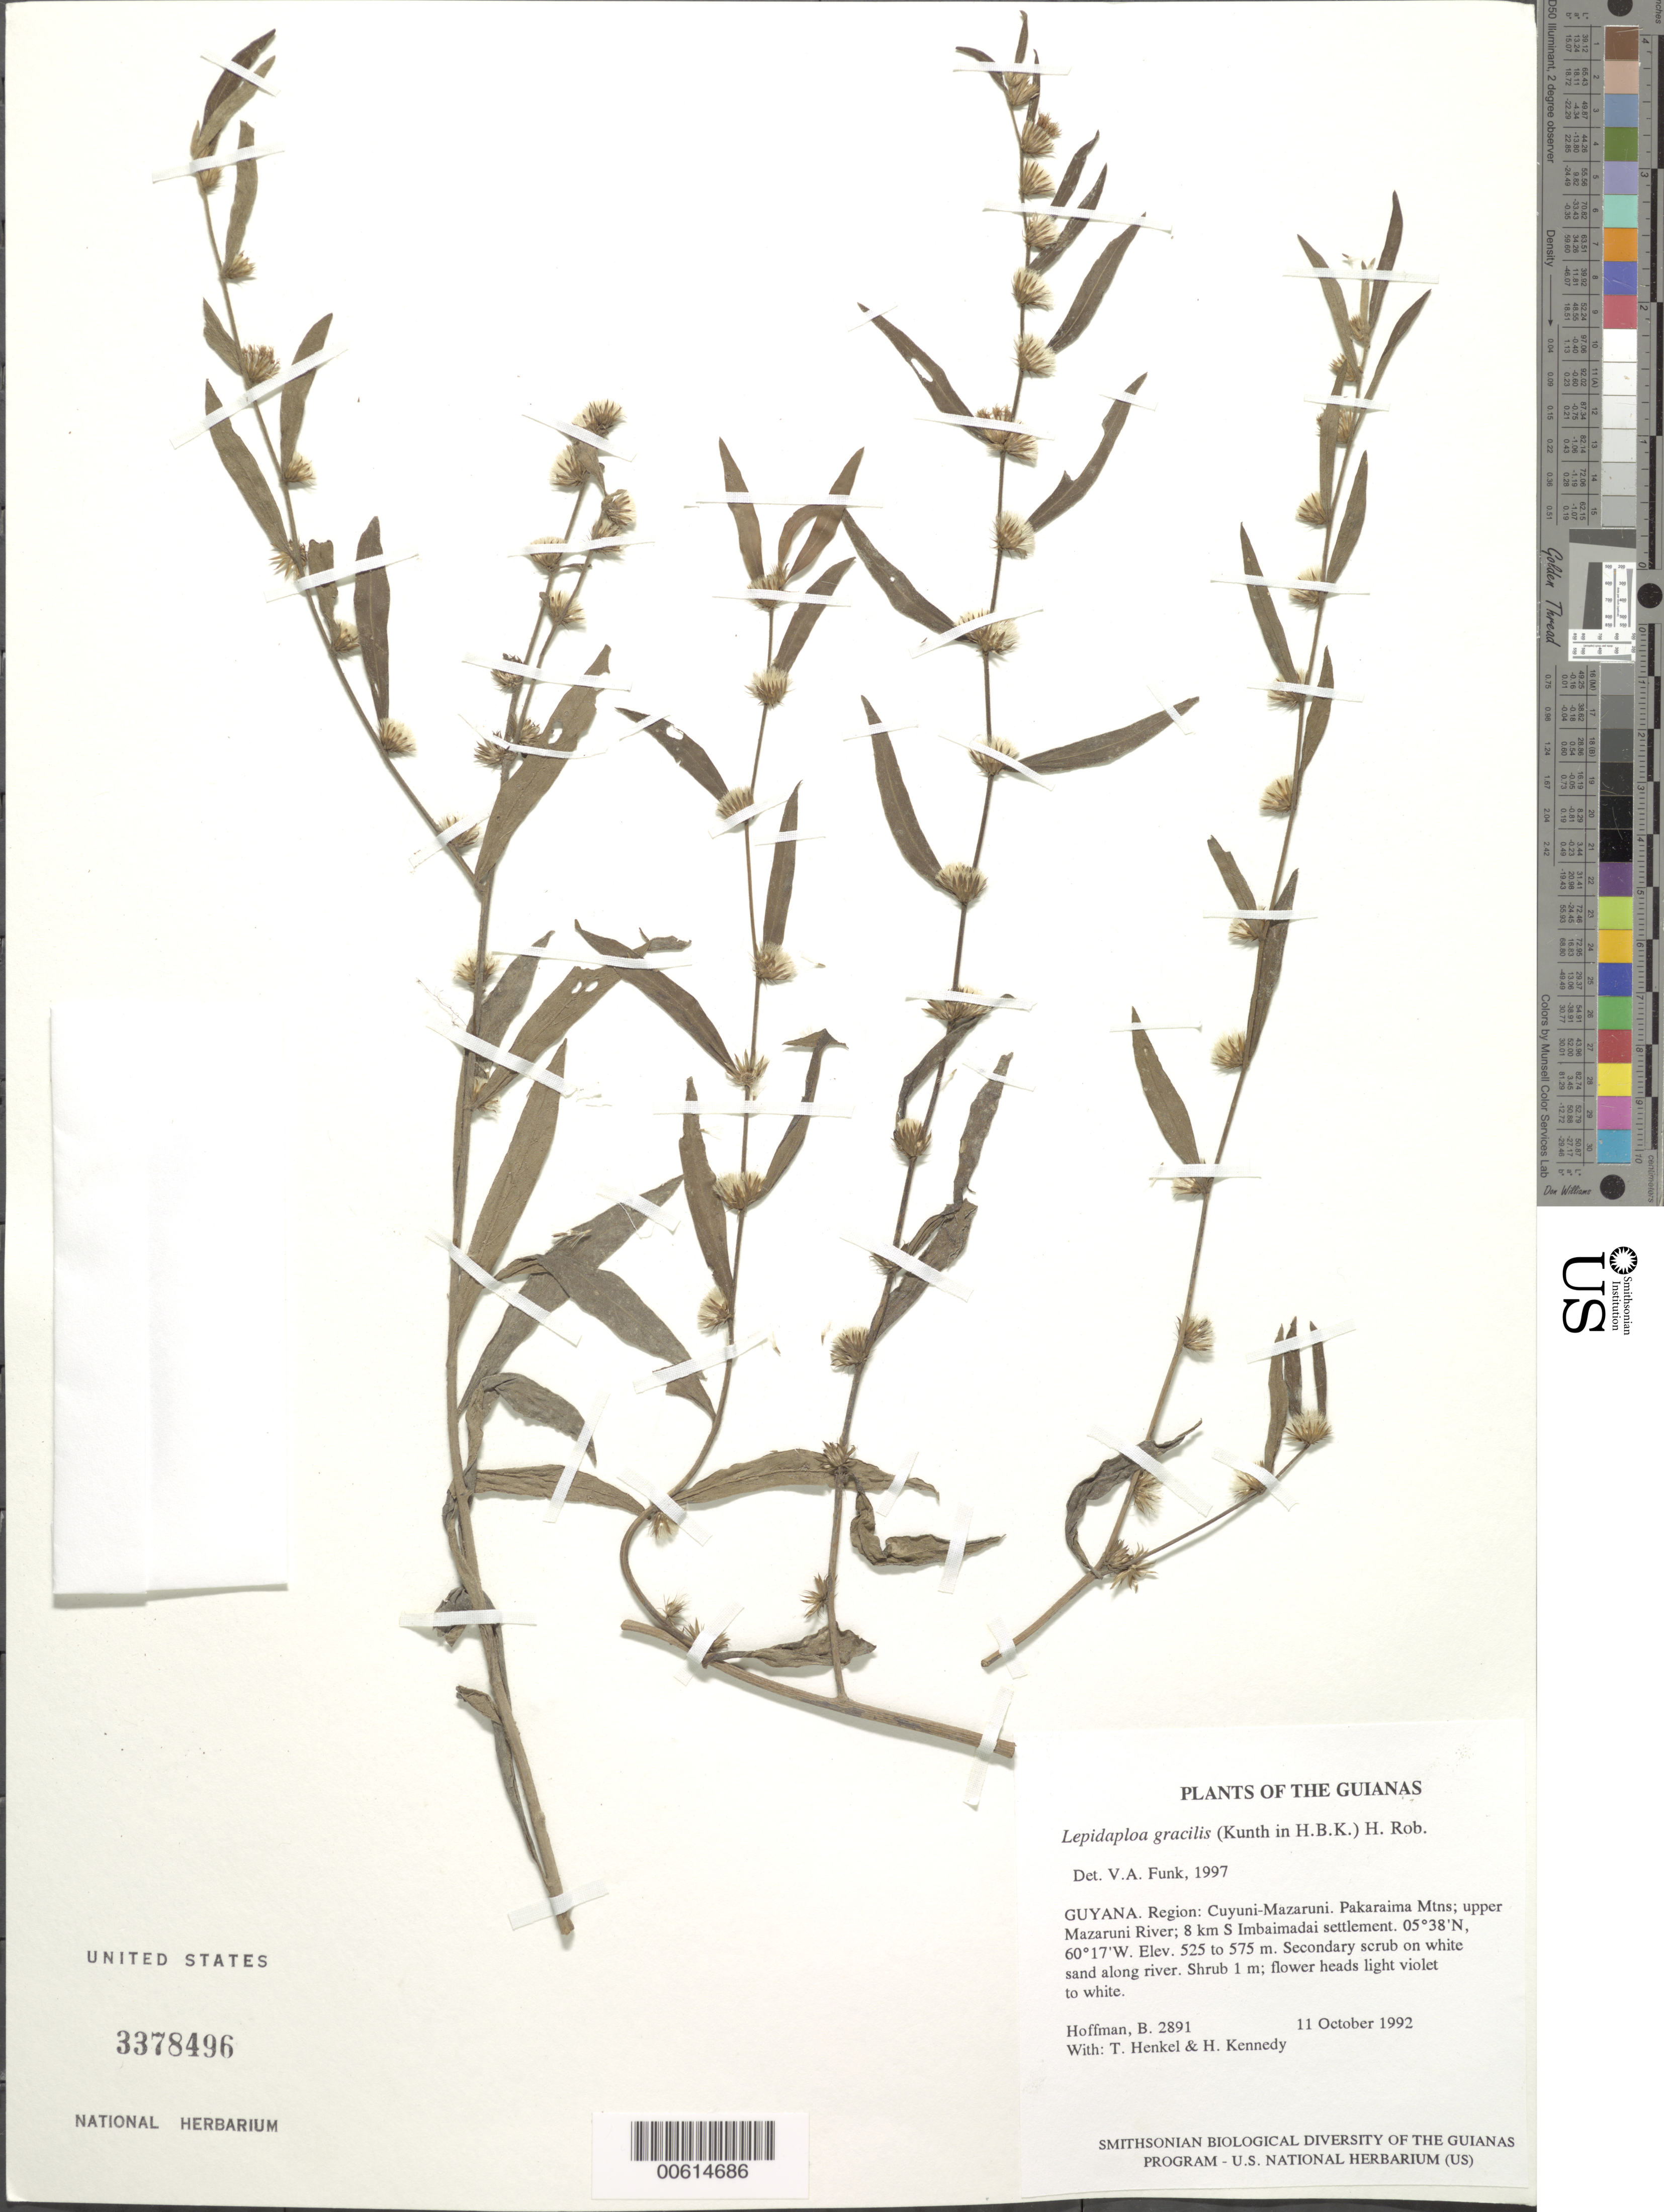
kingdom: Plantae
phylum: Tracheophyta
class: Magnoliopsida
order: Asterales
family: Asteraceae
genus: Lepidaploa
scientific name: Lepidaploa gracilis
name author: (Kunth) H. Rob.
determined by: Funk, Vicki A., (BOT), Smithsonian Institution - National Museum of Natural History (UNITED STATES)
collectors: B. Hoffman, T. Henkel & H. Kennedy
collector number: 2891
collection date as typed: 11 October 1992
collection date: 1992-10-11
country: Guyana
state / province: Cuyuni-Mazaruni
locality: Pakaraima Mountains; upper Mazaruni River; 8 km S of Imbaimadai settlement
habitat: Secondary scrub on white sand along river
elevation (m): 525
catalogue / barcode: US 3378496